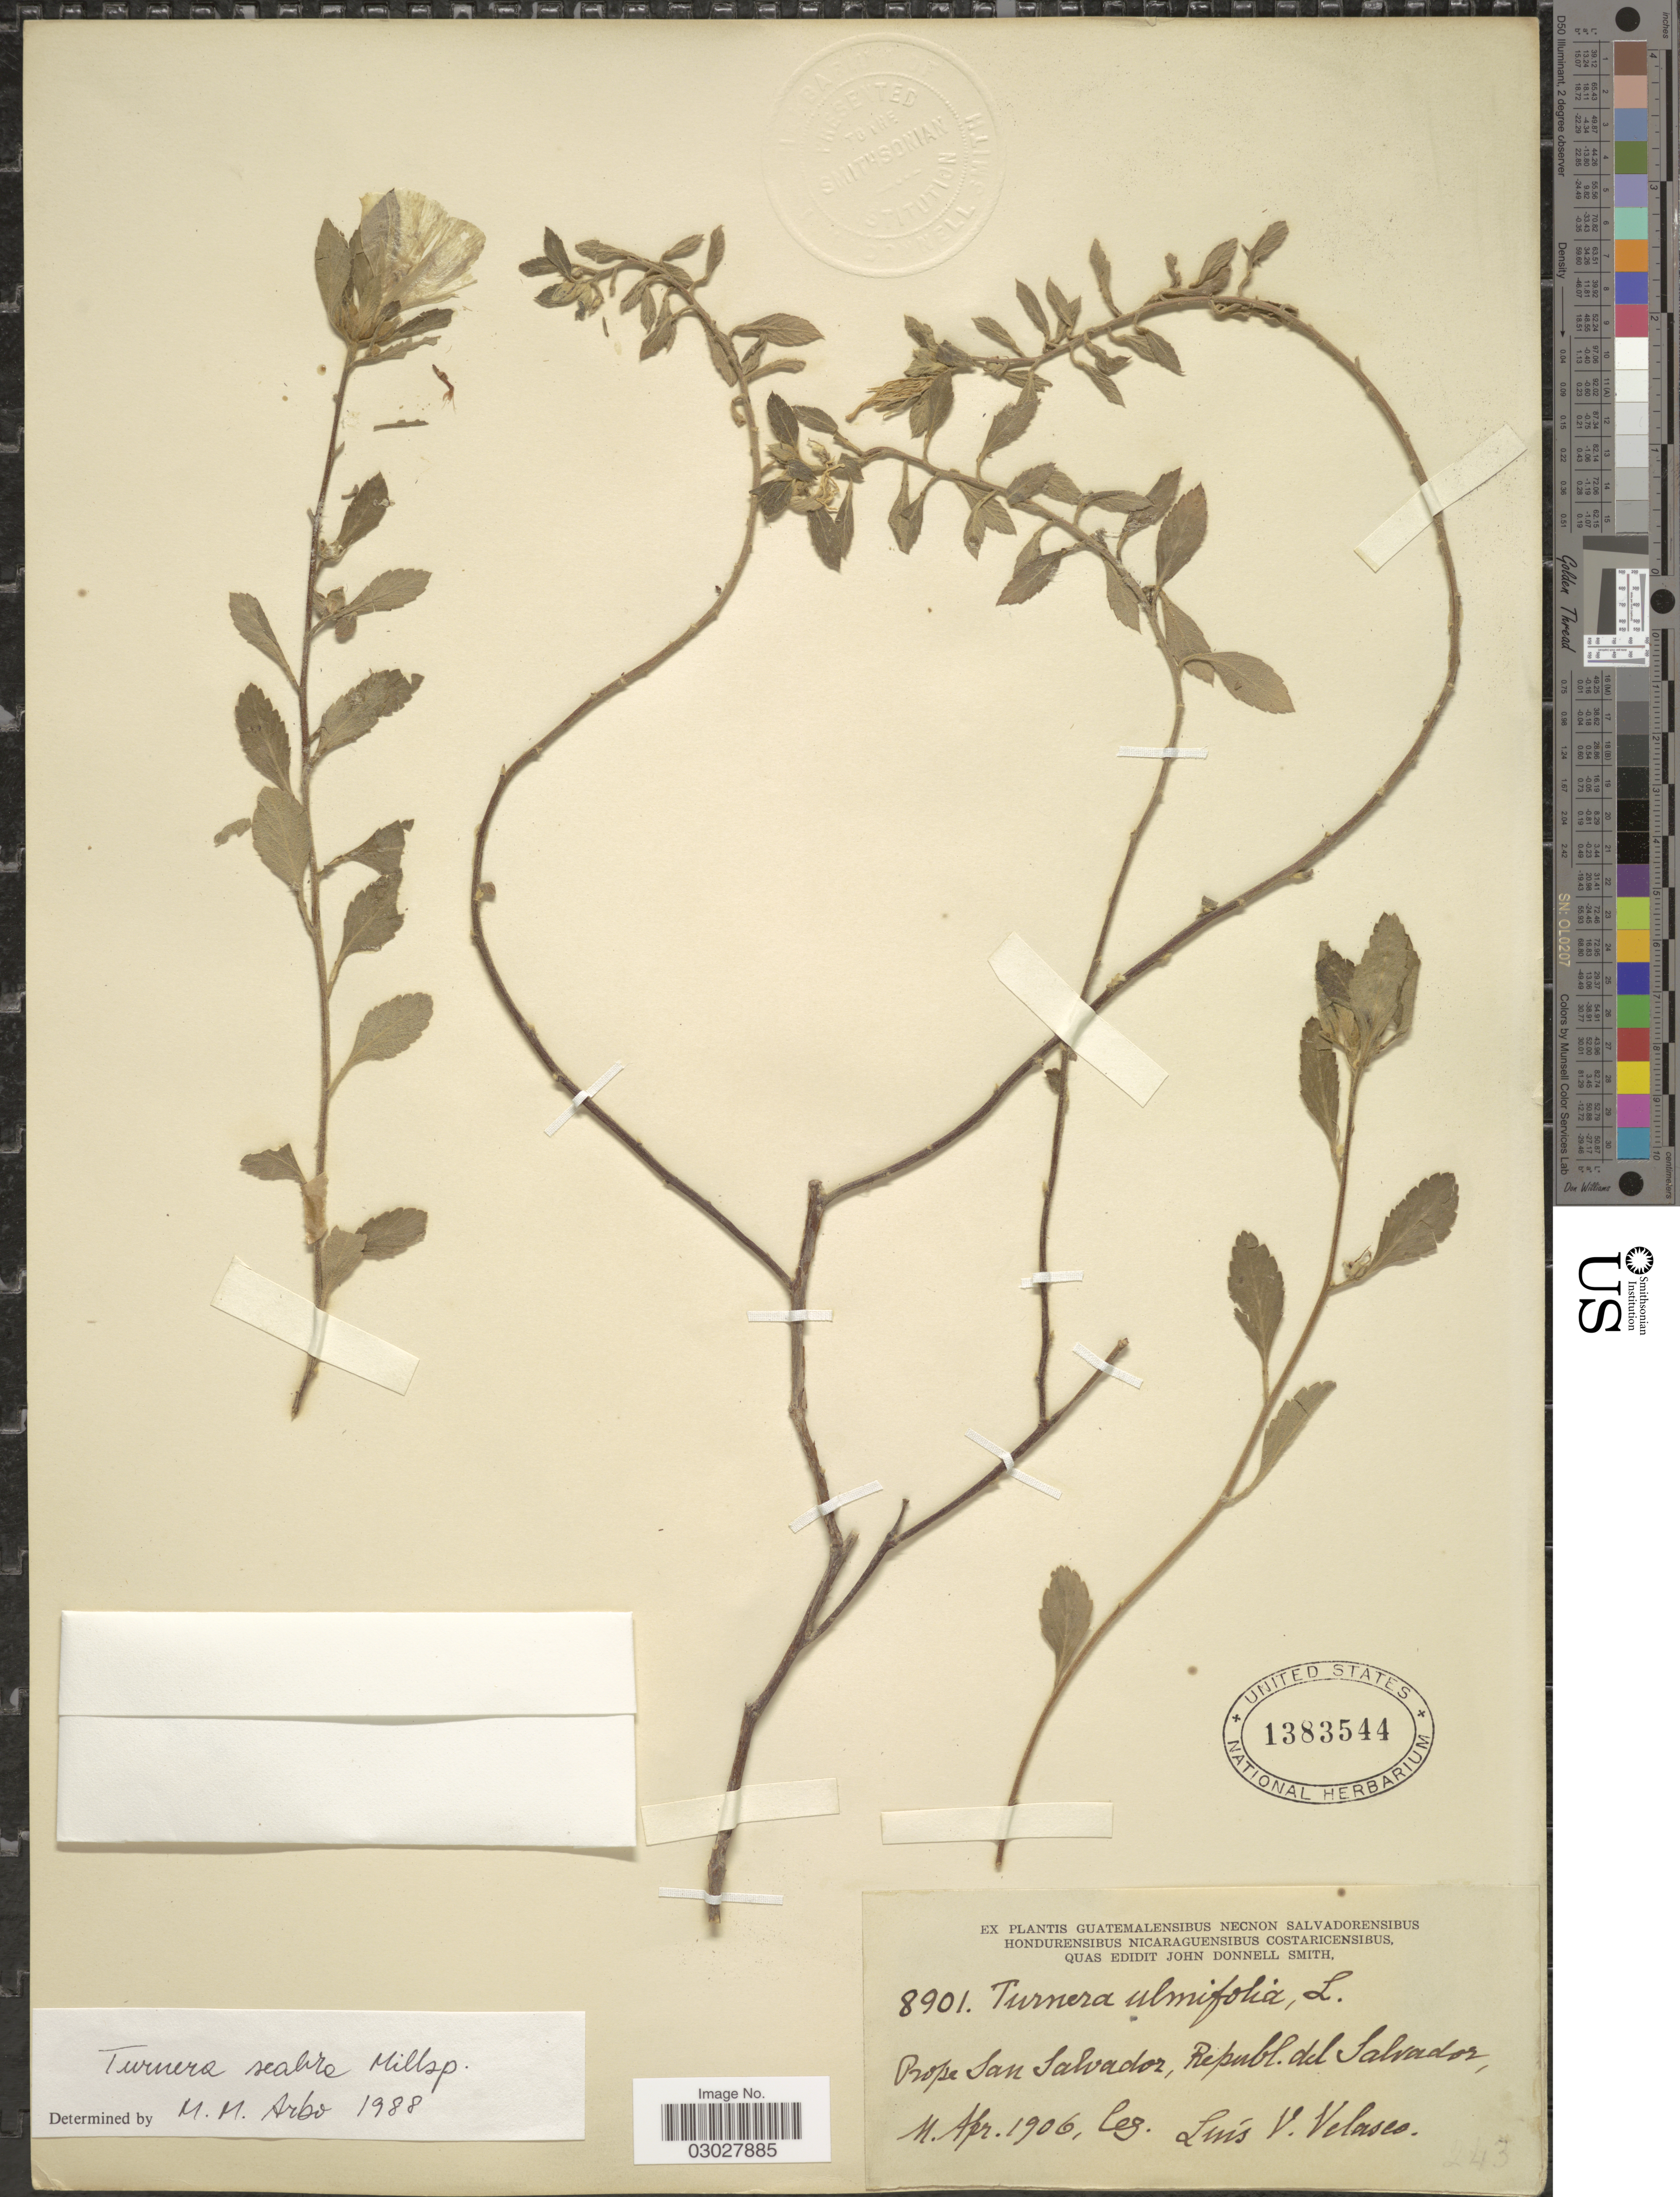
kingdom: Plantae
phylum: Tracheophyta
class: Magnoliopsida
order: Malpighiales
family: Turneraceae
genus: Turnera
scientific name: Turnera scabra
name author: Millsp.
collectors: L. Velasco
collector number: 8901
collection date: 1906-04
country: El Salvador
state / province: San Salvador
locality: Prope San Salvador, Republ. del Salvador.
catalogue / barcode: US 1383544